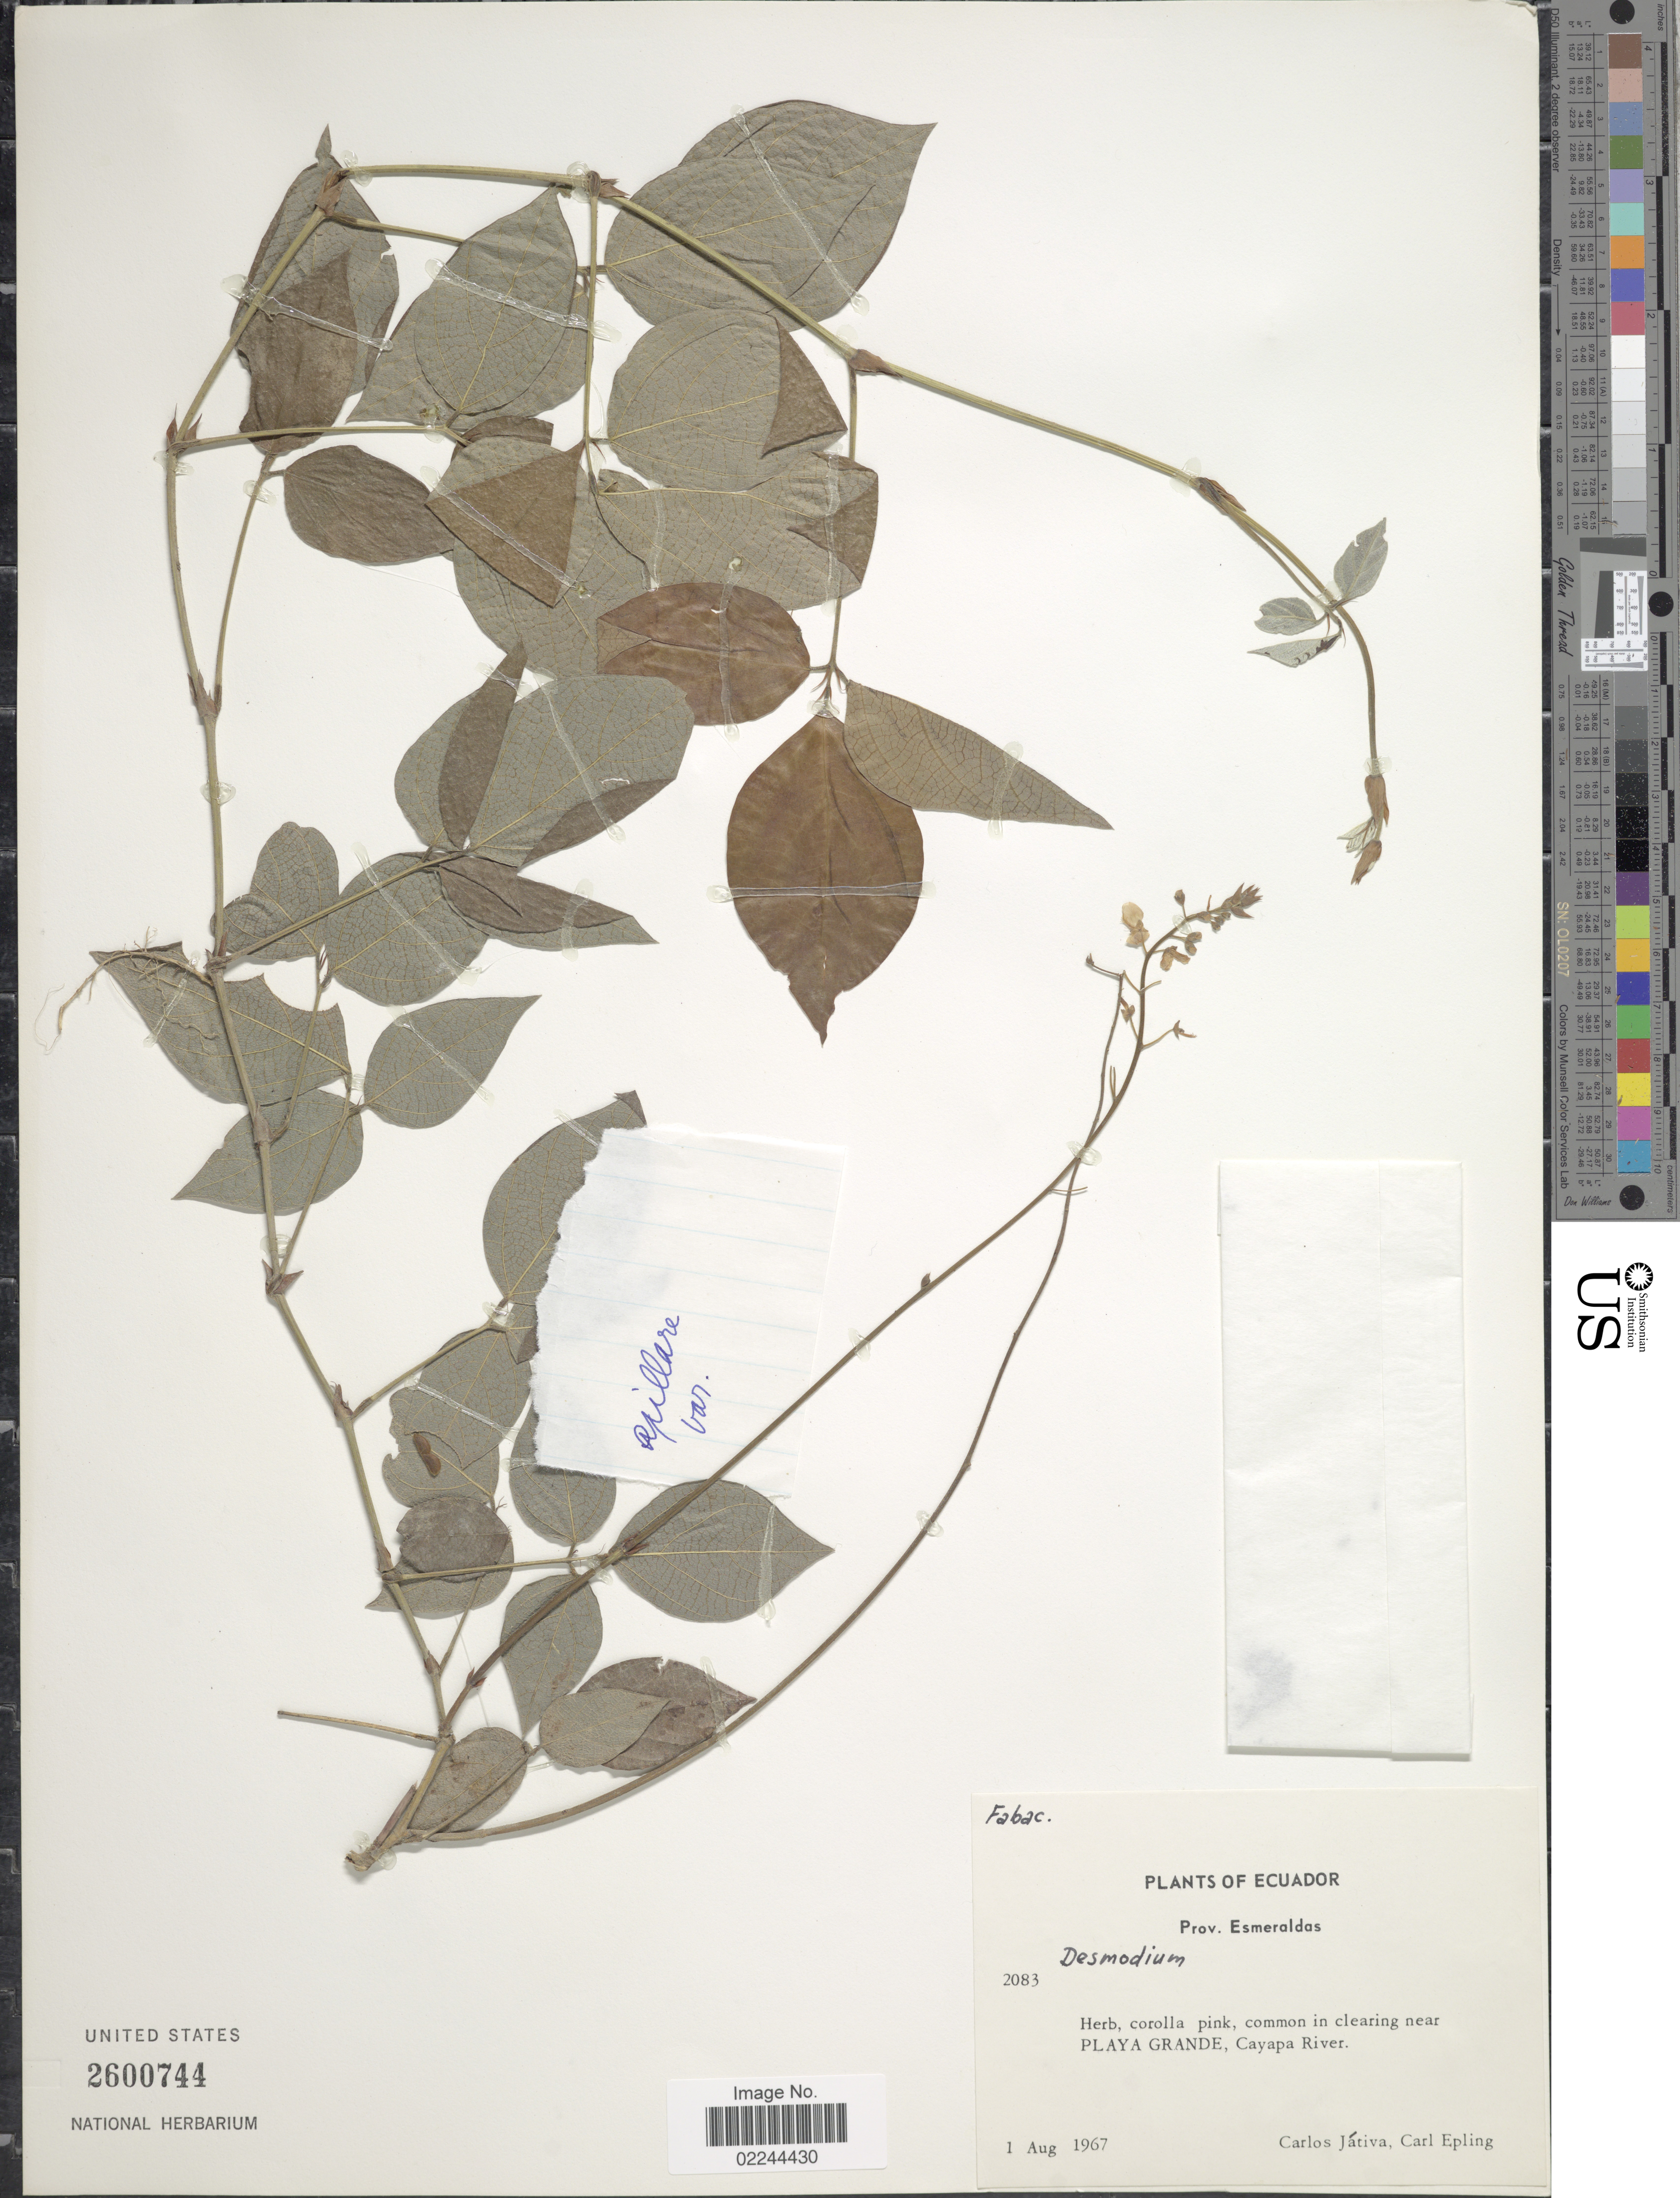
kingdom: Plantae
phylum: Tracheophyta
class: Magnoliopsida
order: Fabales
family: Fabaceae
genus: Desmodium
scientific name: Desmodium axillare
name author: (Sw.) DC.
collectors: C. D. Játiva & C. C. Epling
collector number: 2083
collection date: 1967-08-01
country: Ecuador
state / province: Esmeraldas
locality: Prov. Esmeraldas. Common in clearing near Playa Grande, Cayapa River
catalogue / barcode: US 2600744